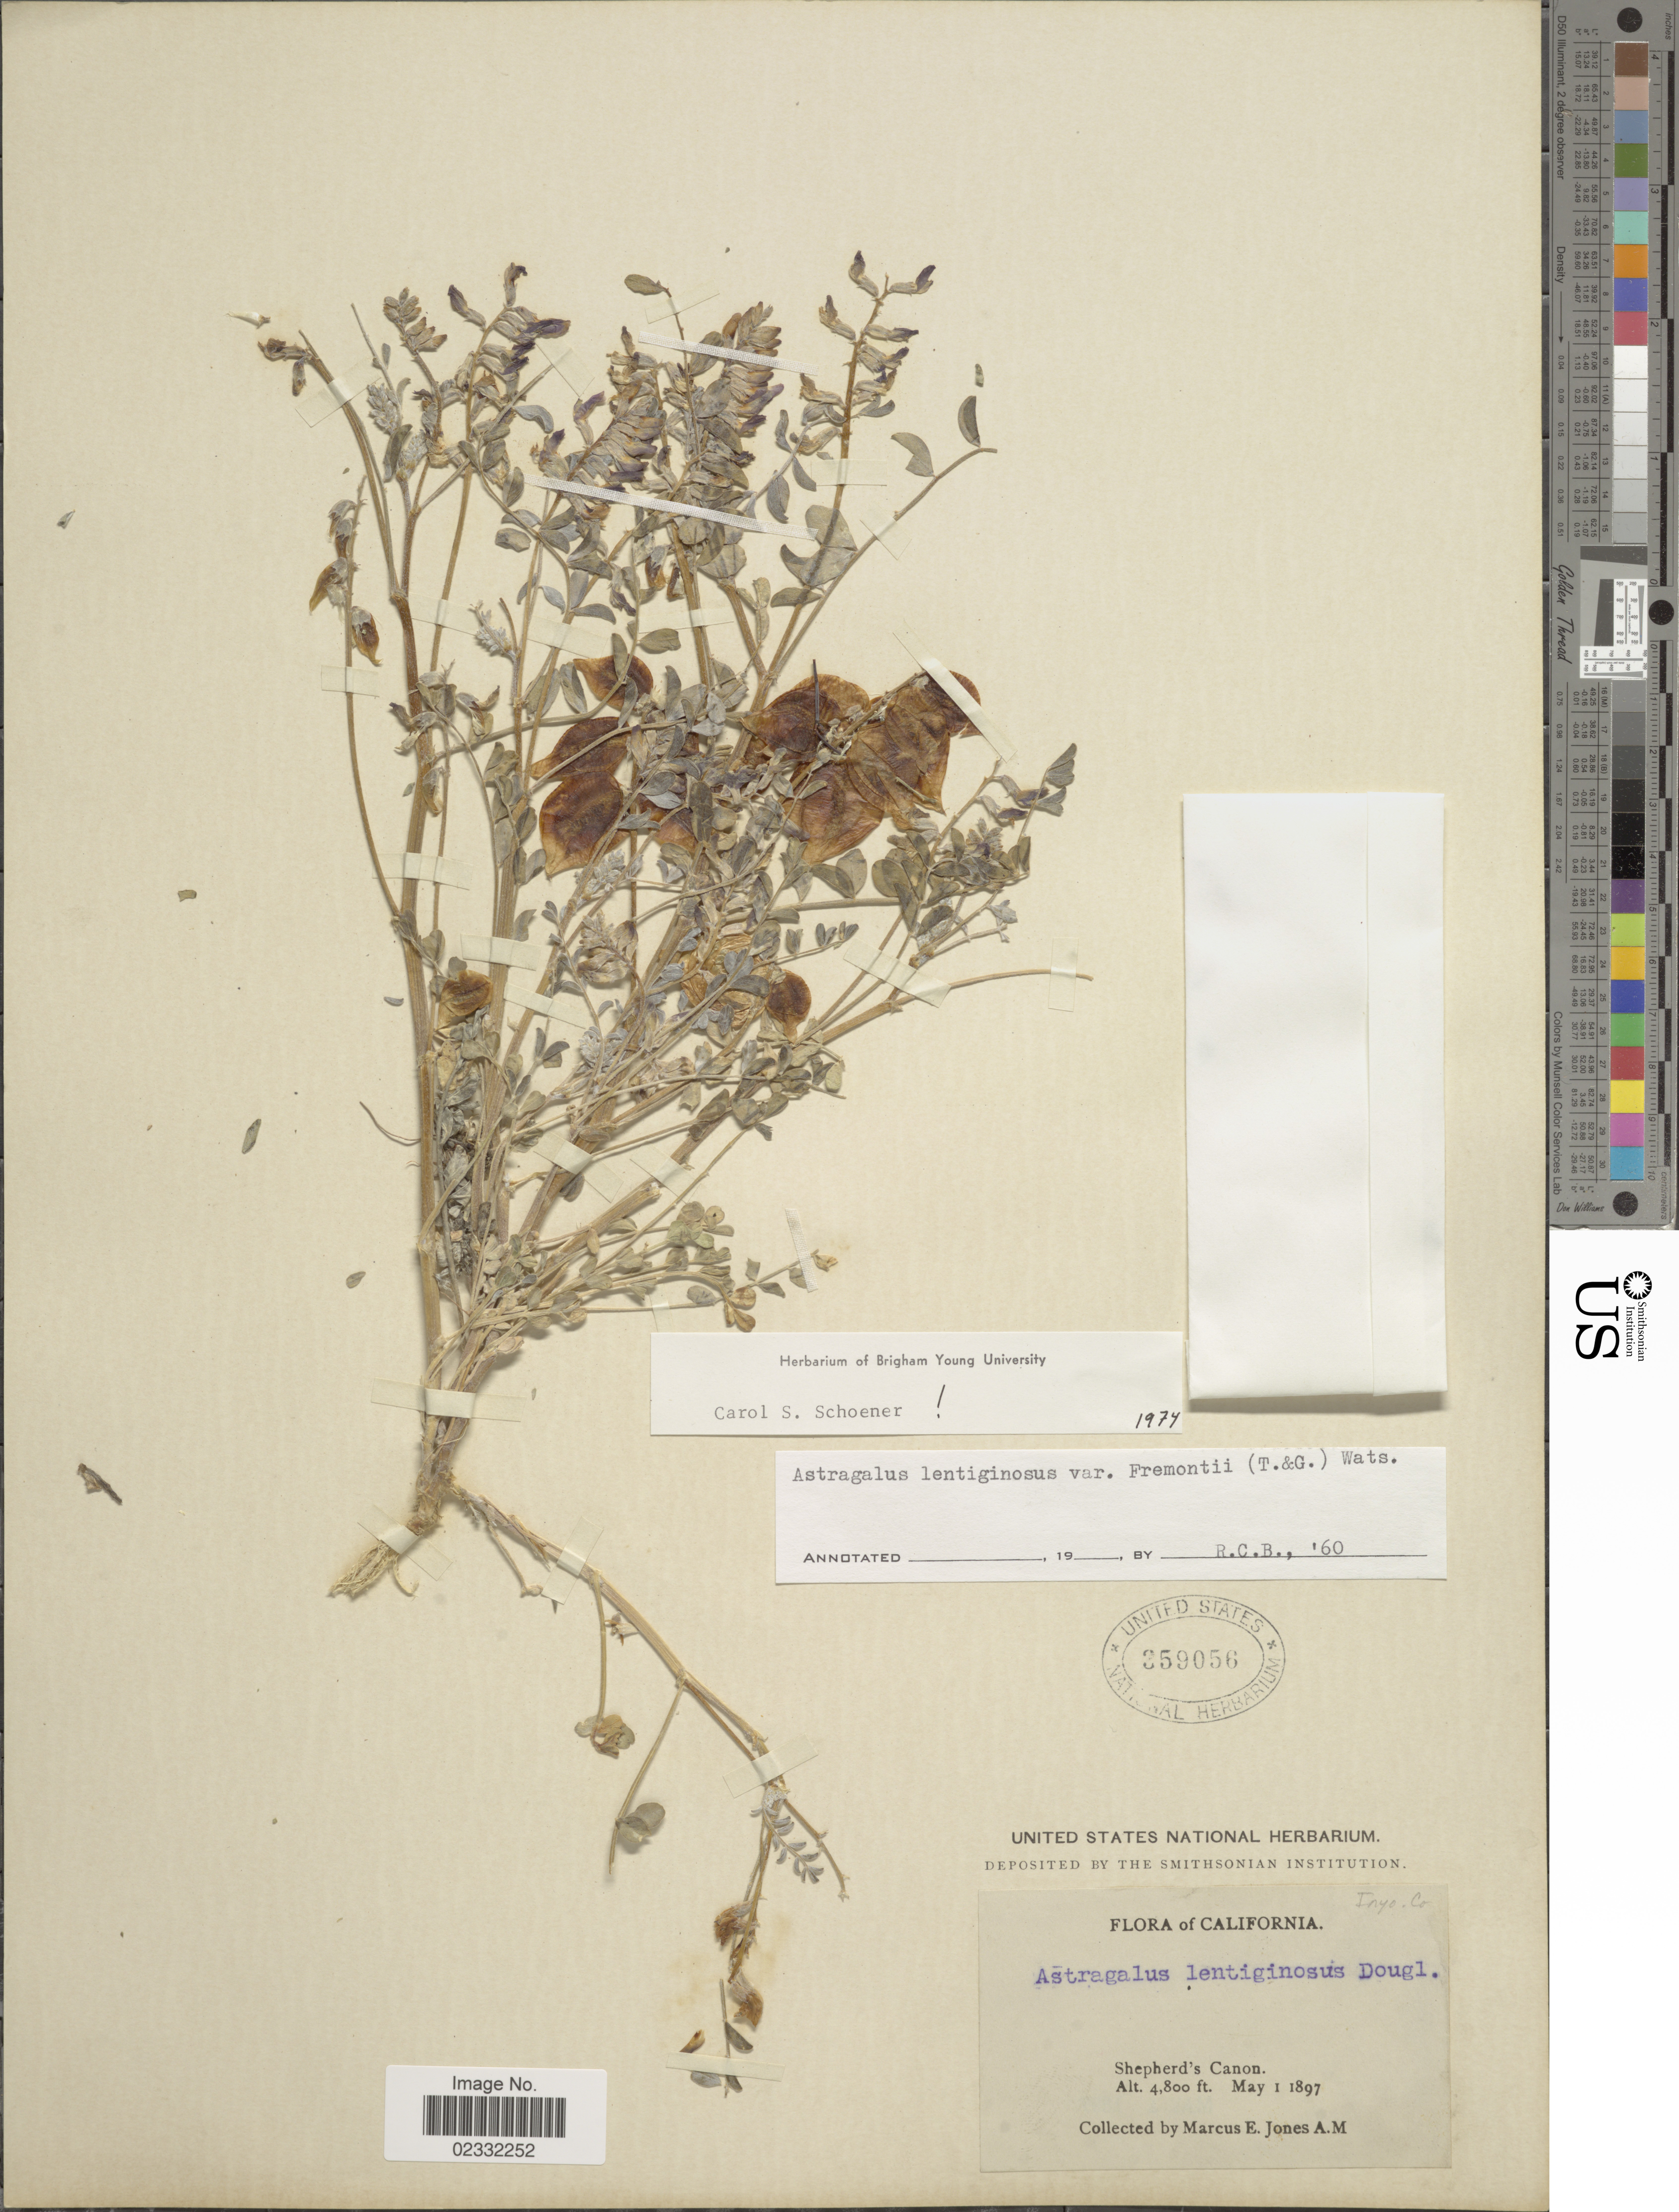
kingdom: Plantae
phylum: Tracheophyta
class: Magnoliopsida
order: Fabales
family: Fabaceae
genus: Astragalus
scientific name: Astragalus lentiginosus var. fremontii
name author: (A. Gray ex Torr.) S. Watson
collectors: M. E. Jones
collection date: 1897-05-01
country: United States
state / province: California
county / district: Inyo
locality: Inyo Co, Shepherd's Canon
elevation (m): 1463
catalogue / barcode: US 359056